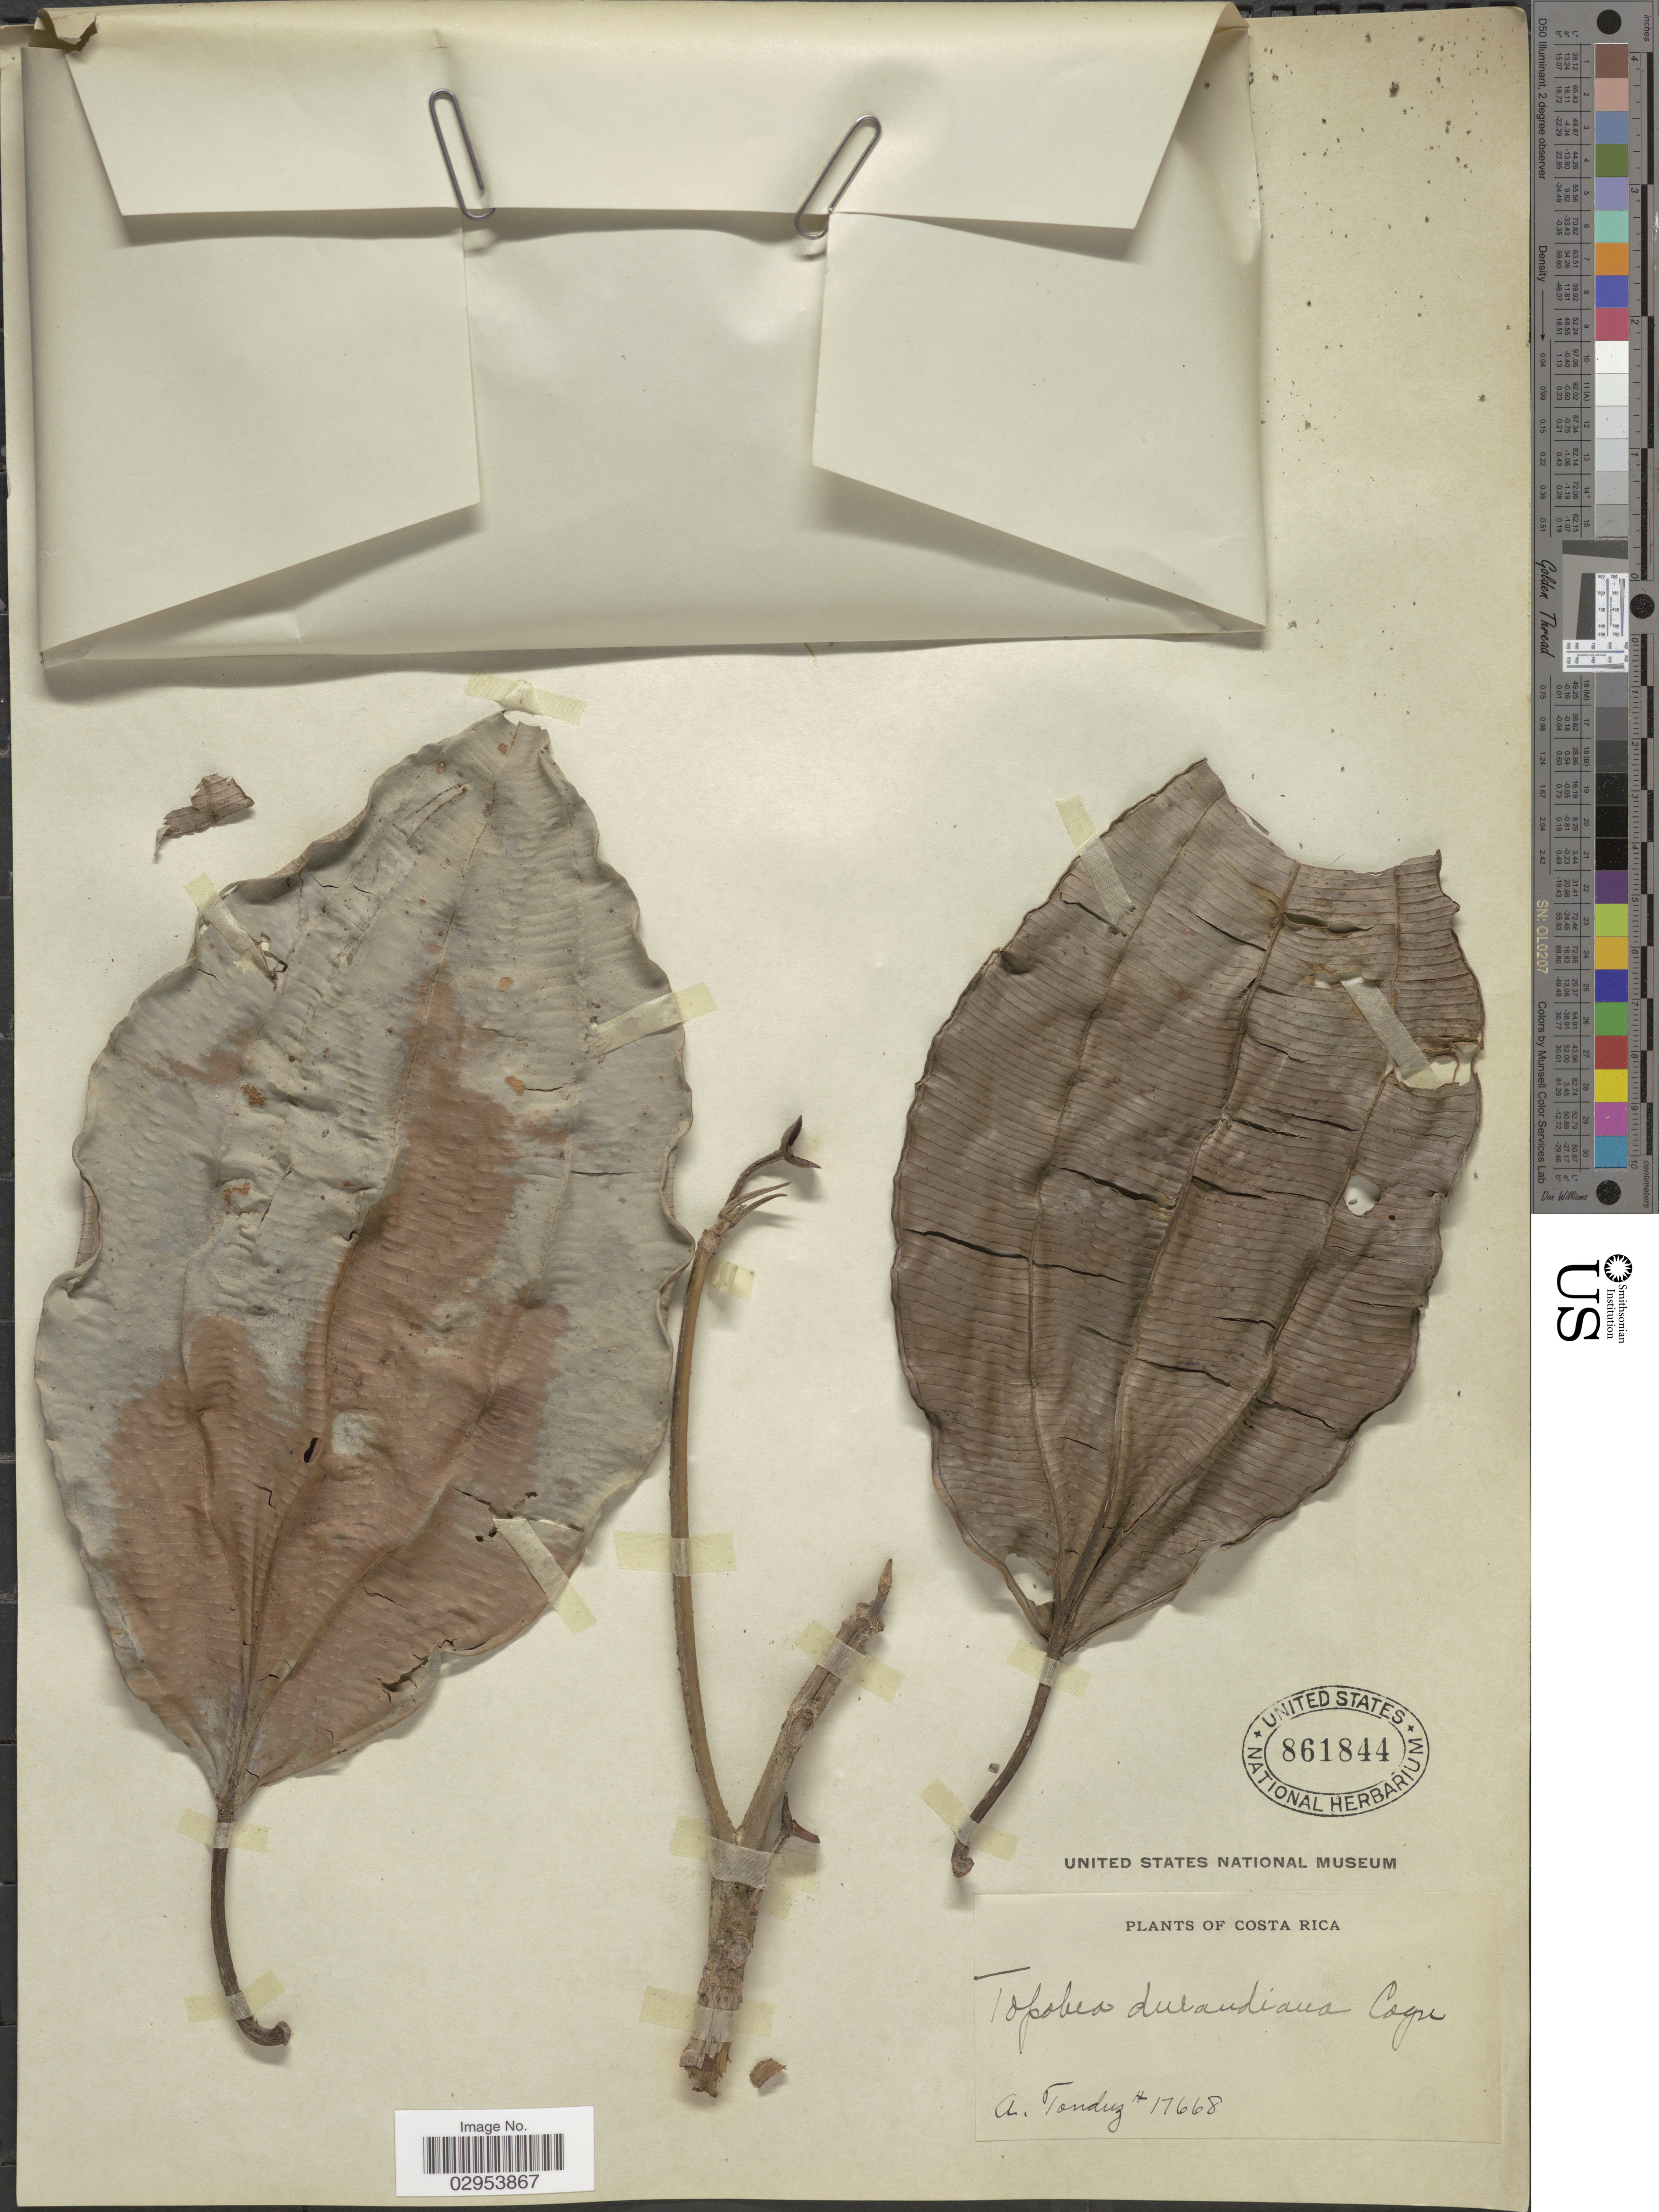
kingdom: Plantae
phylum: Tracheophyta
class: Magnoliopsida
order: Myrtales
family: Melastomataceae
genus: Topobea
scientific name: Topobea maurofernandeziana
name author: Cogn.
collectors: A. Tonduz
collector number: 17668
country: Costa Rica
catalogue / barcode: US 861844